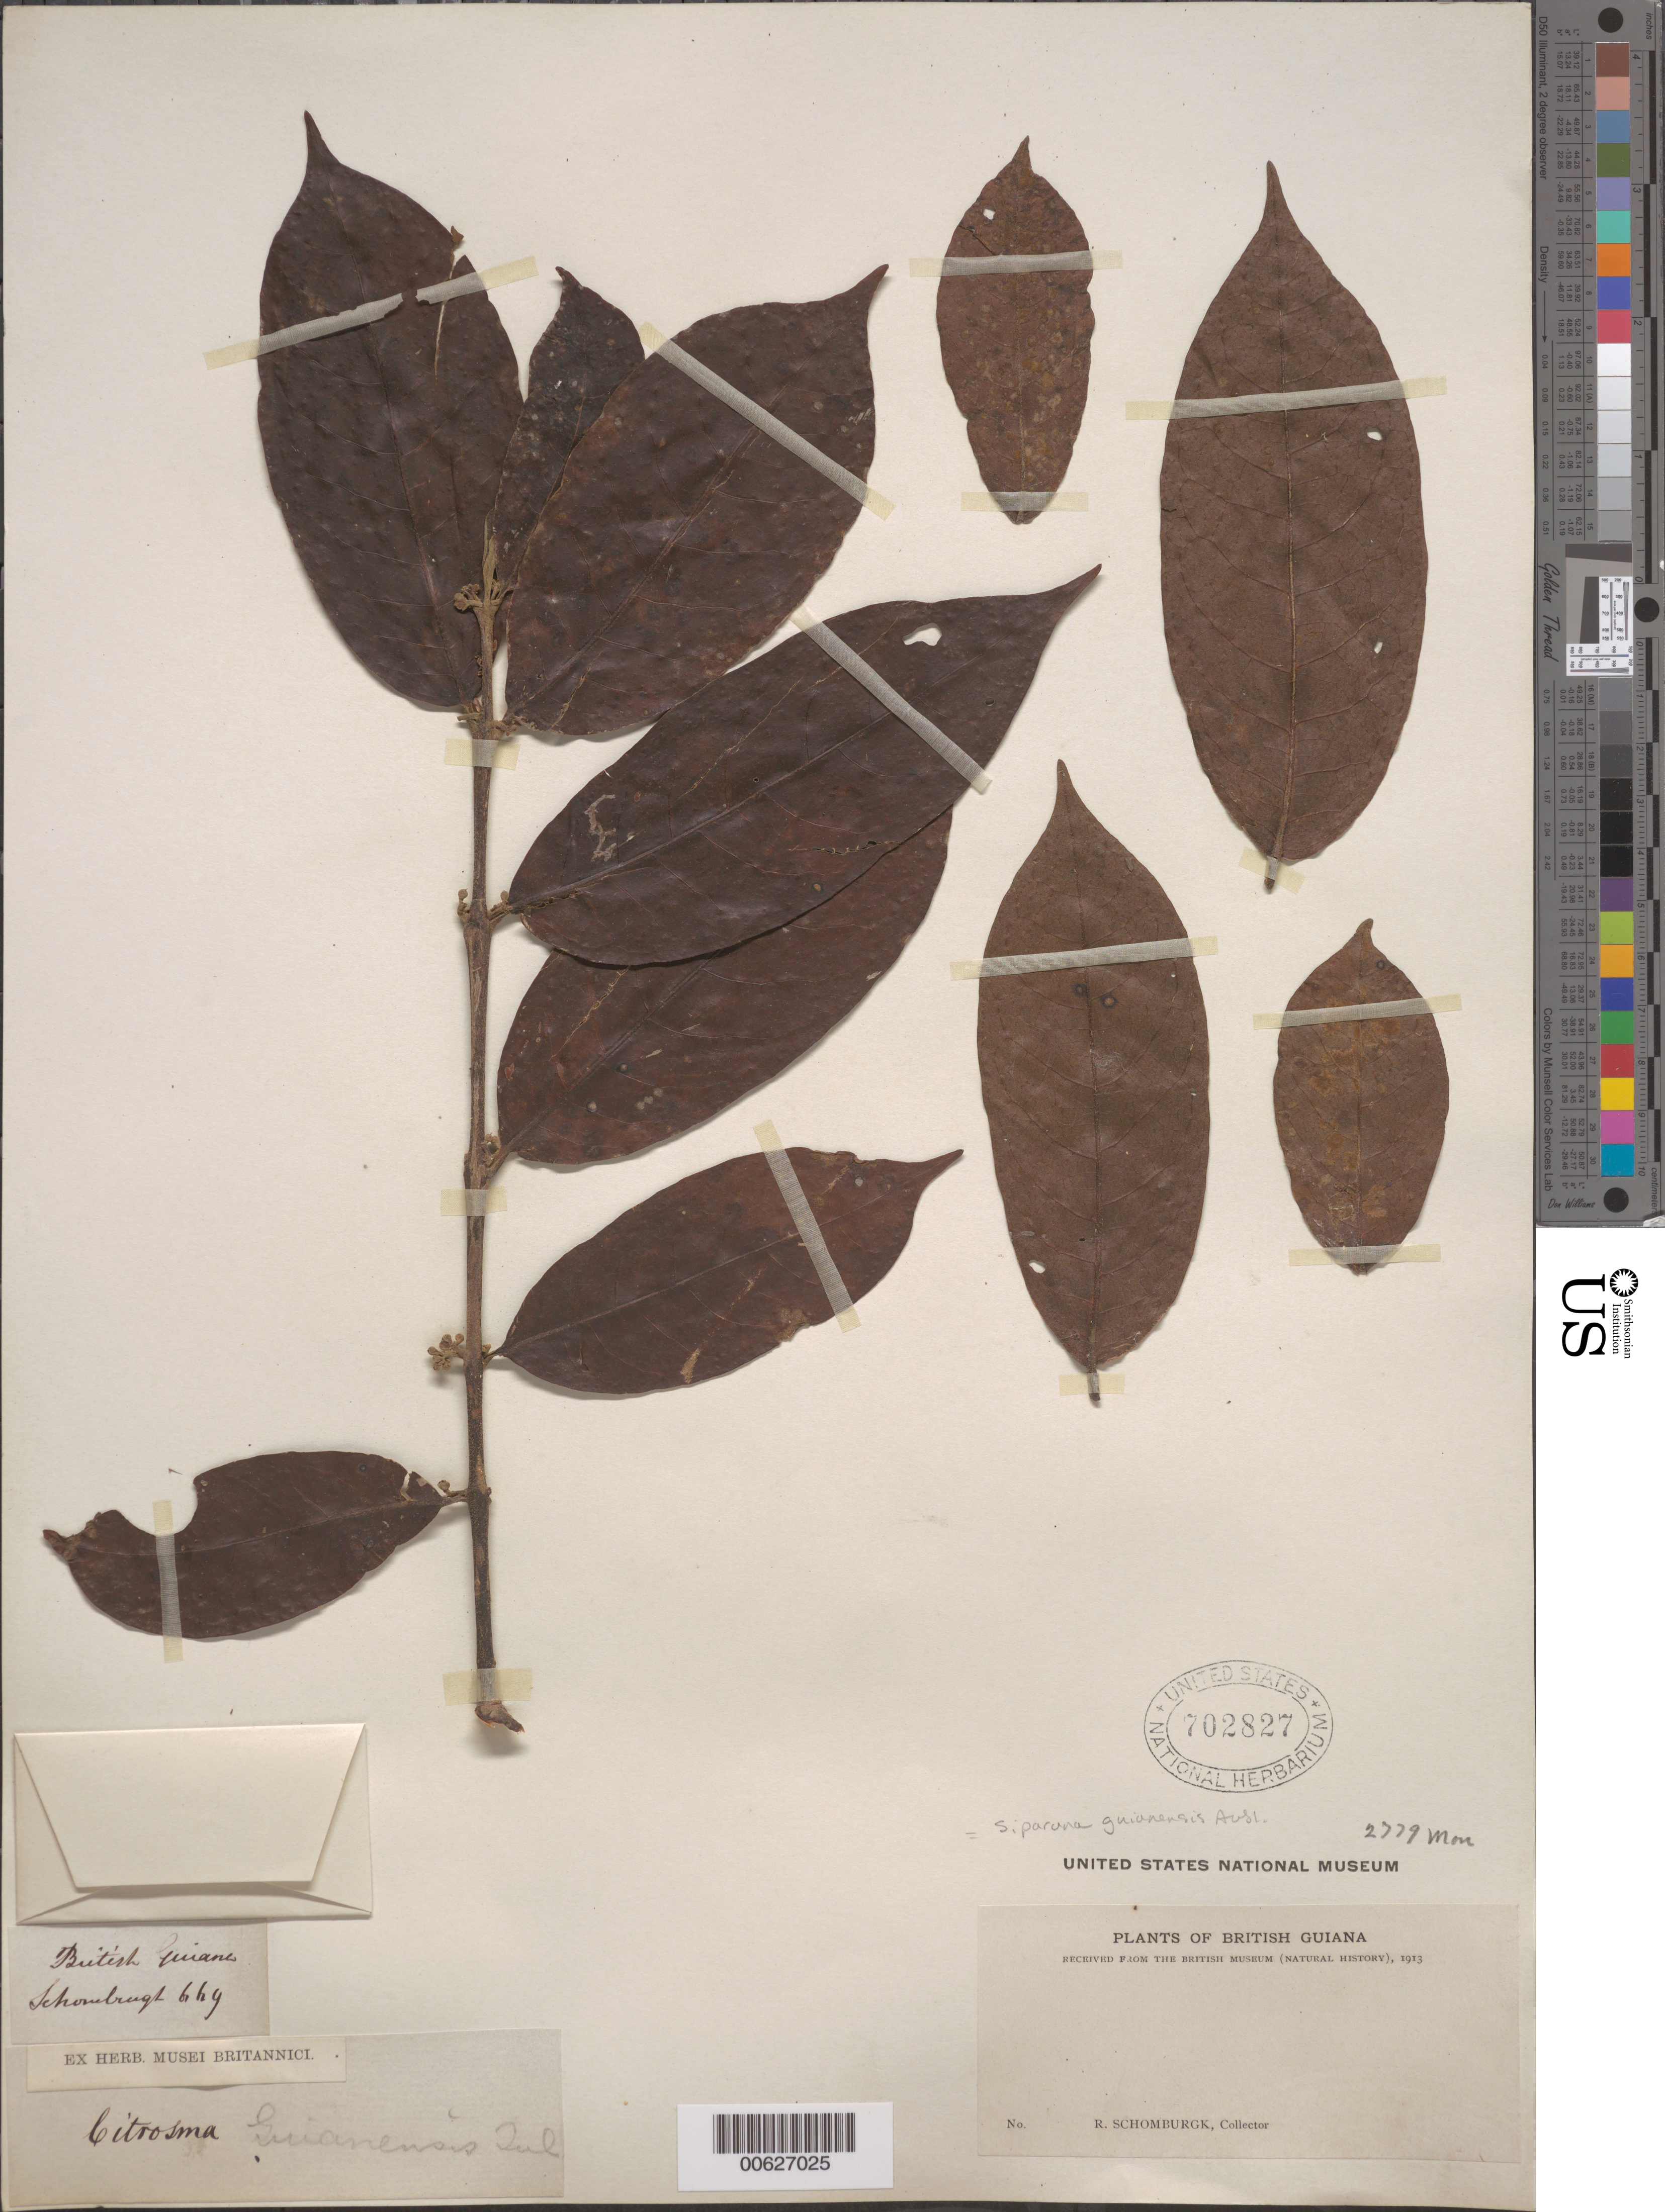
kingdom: Plantae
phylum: Tracheophyta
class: Magnoliopsida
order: Laurales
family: Siparunaceae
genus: Siparuna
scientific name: Siparuna guianensis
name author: Aubl.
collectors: R. H. Schomburgk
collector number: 669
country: Guyana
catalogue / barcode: US 702827